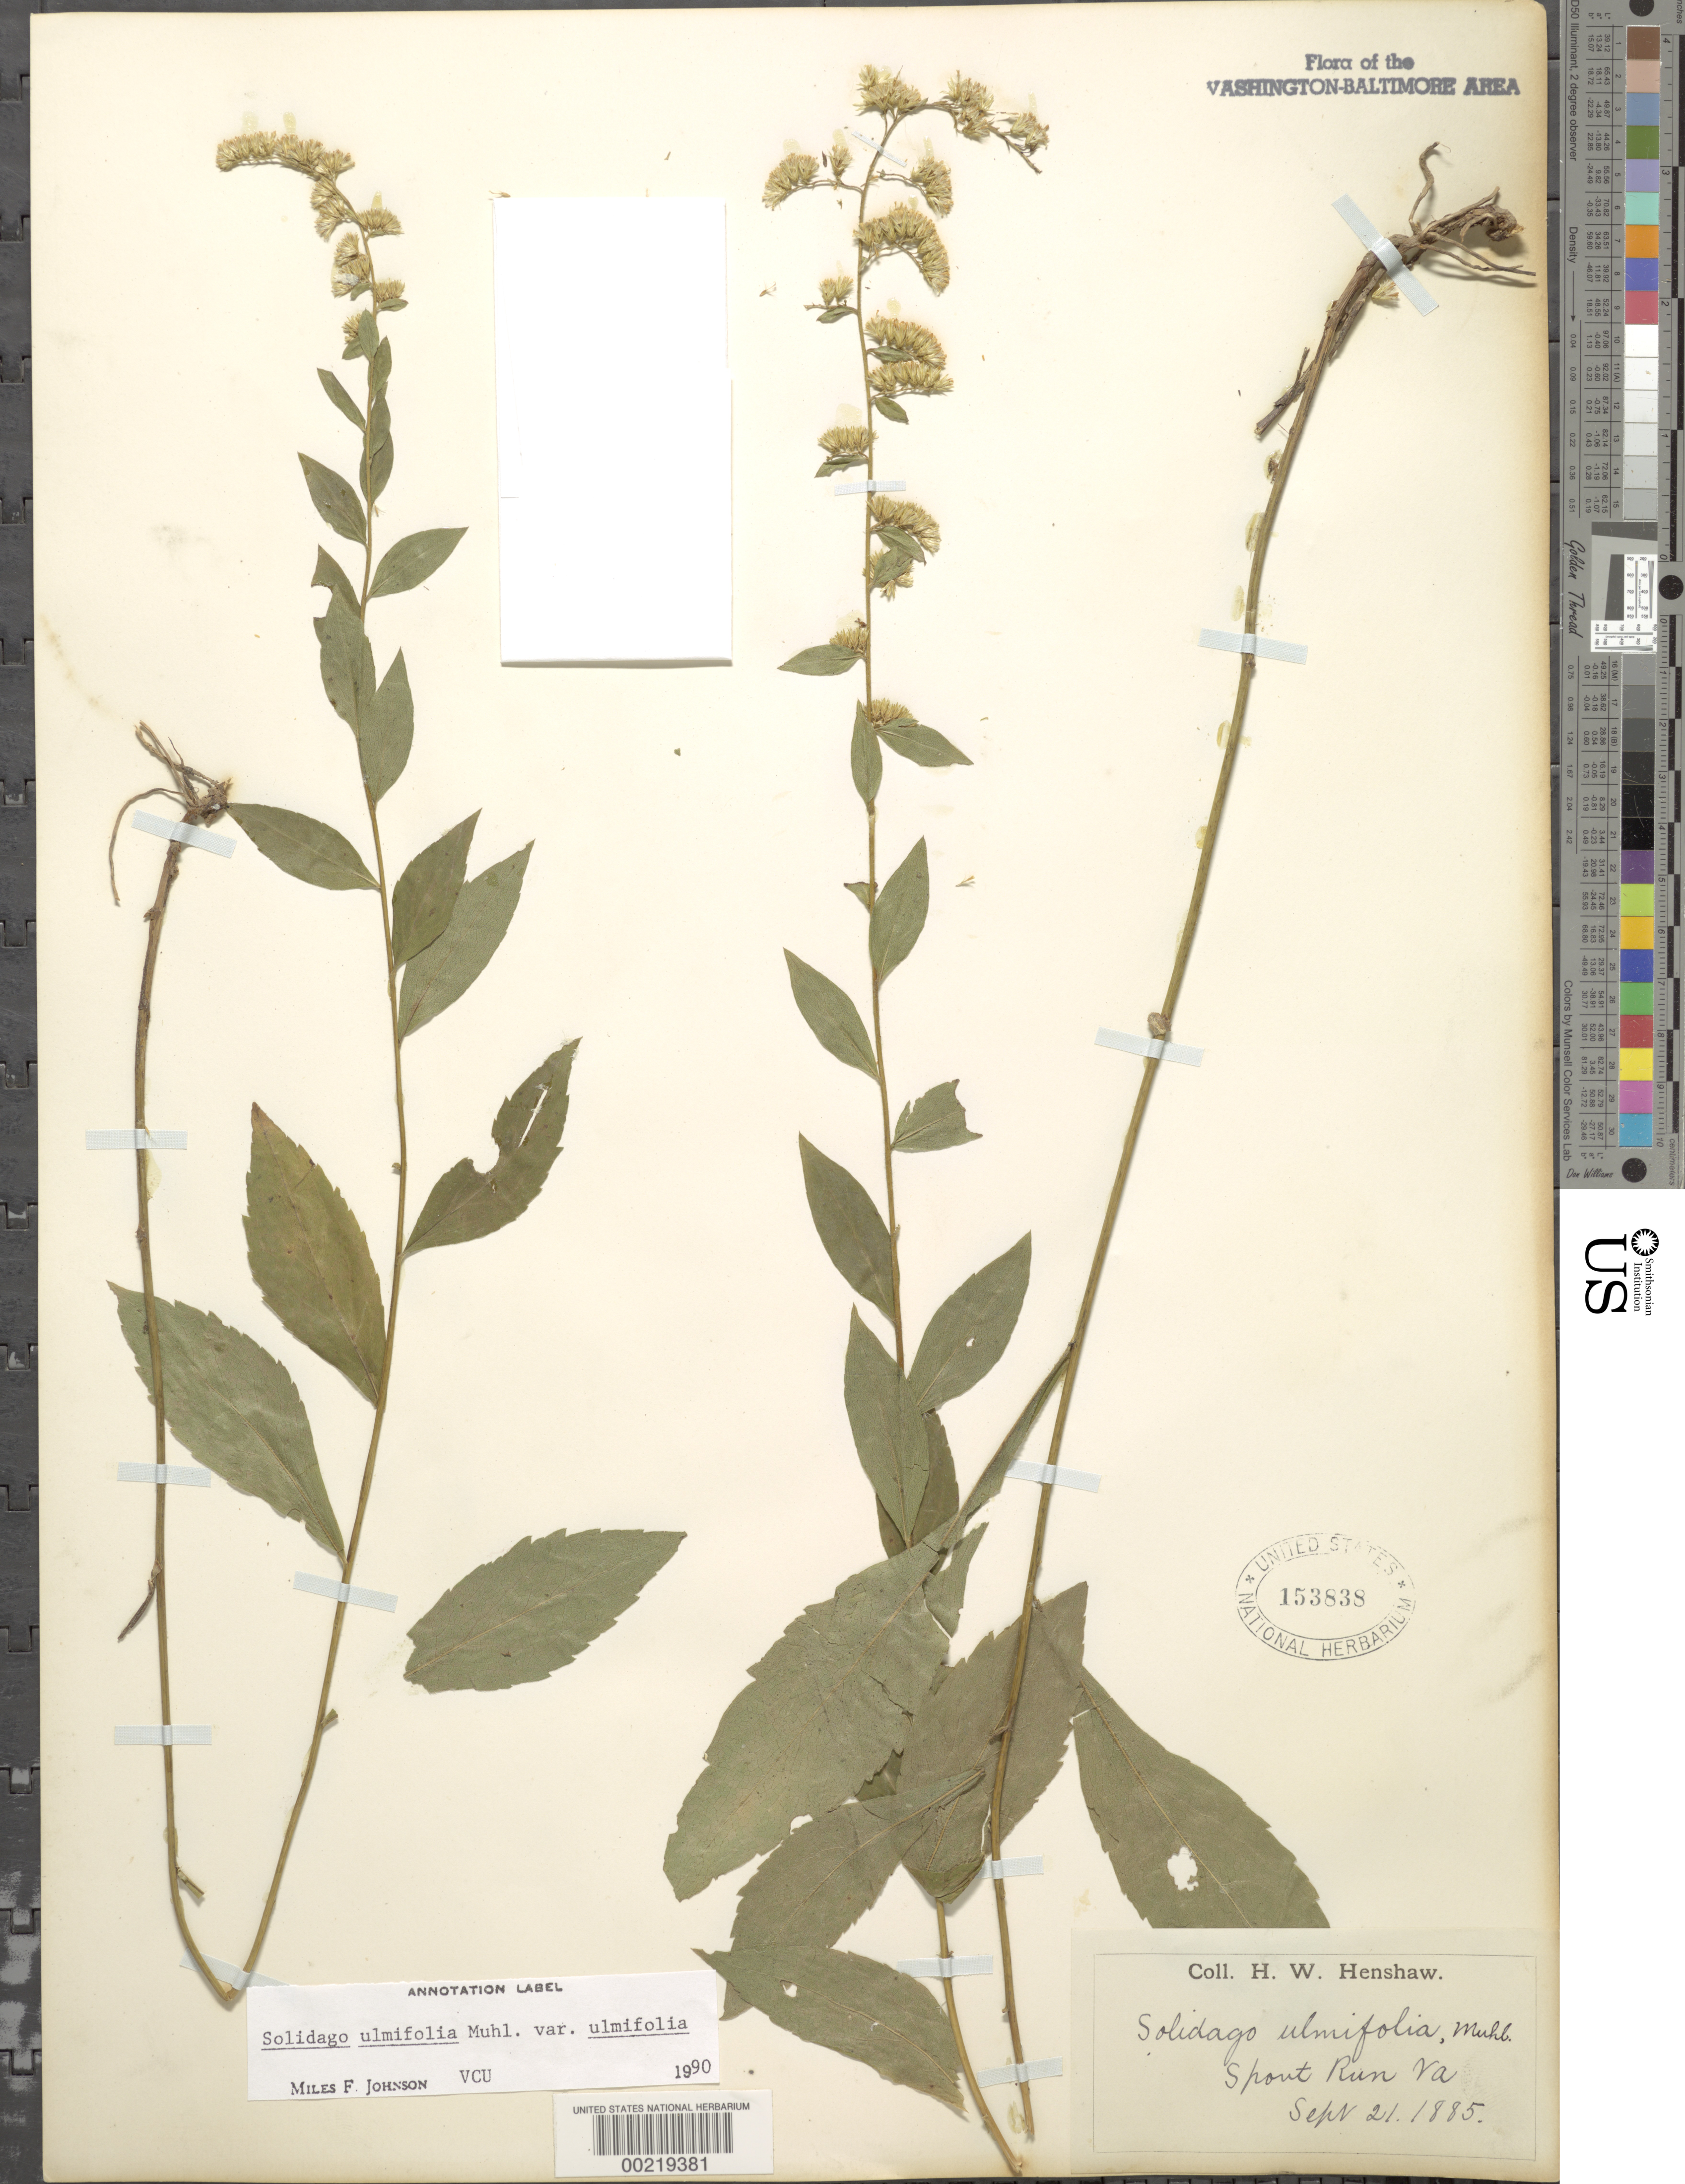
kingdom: Plantae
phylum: Tracheophyta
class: Magnoliopsida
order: Asterales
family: Asteraceae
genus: Solidago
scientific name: Solidago ulmifolia var. ulmifolia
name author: Muhl.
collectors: H. Henshaw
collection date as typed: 21 Sep 1885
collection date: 1885-09-21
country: United States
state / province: Virginia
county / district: Fairfax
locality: Spout Run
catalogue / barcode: US 153838